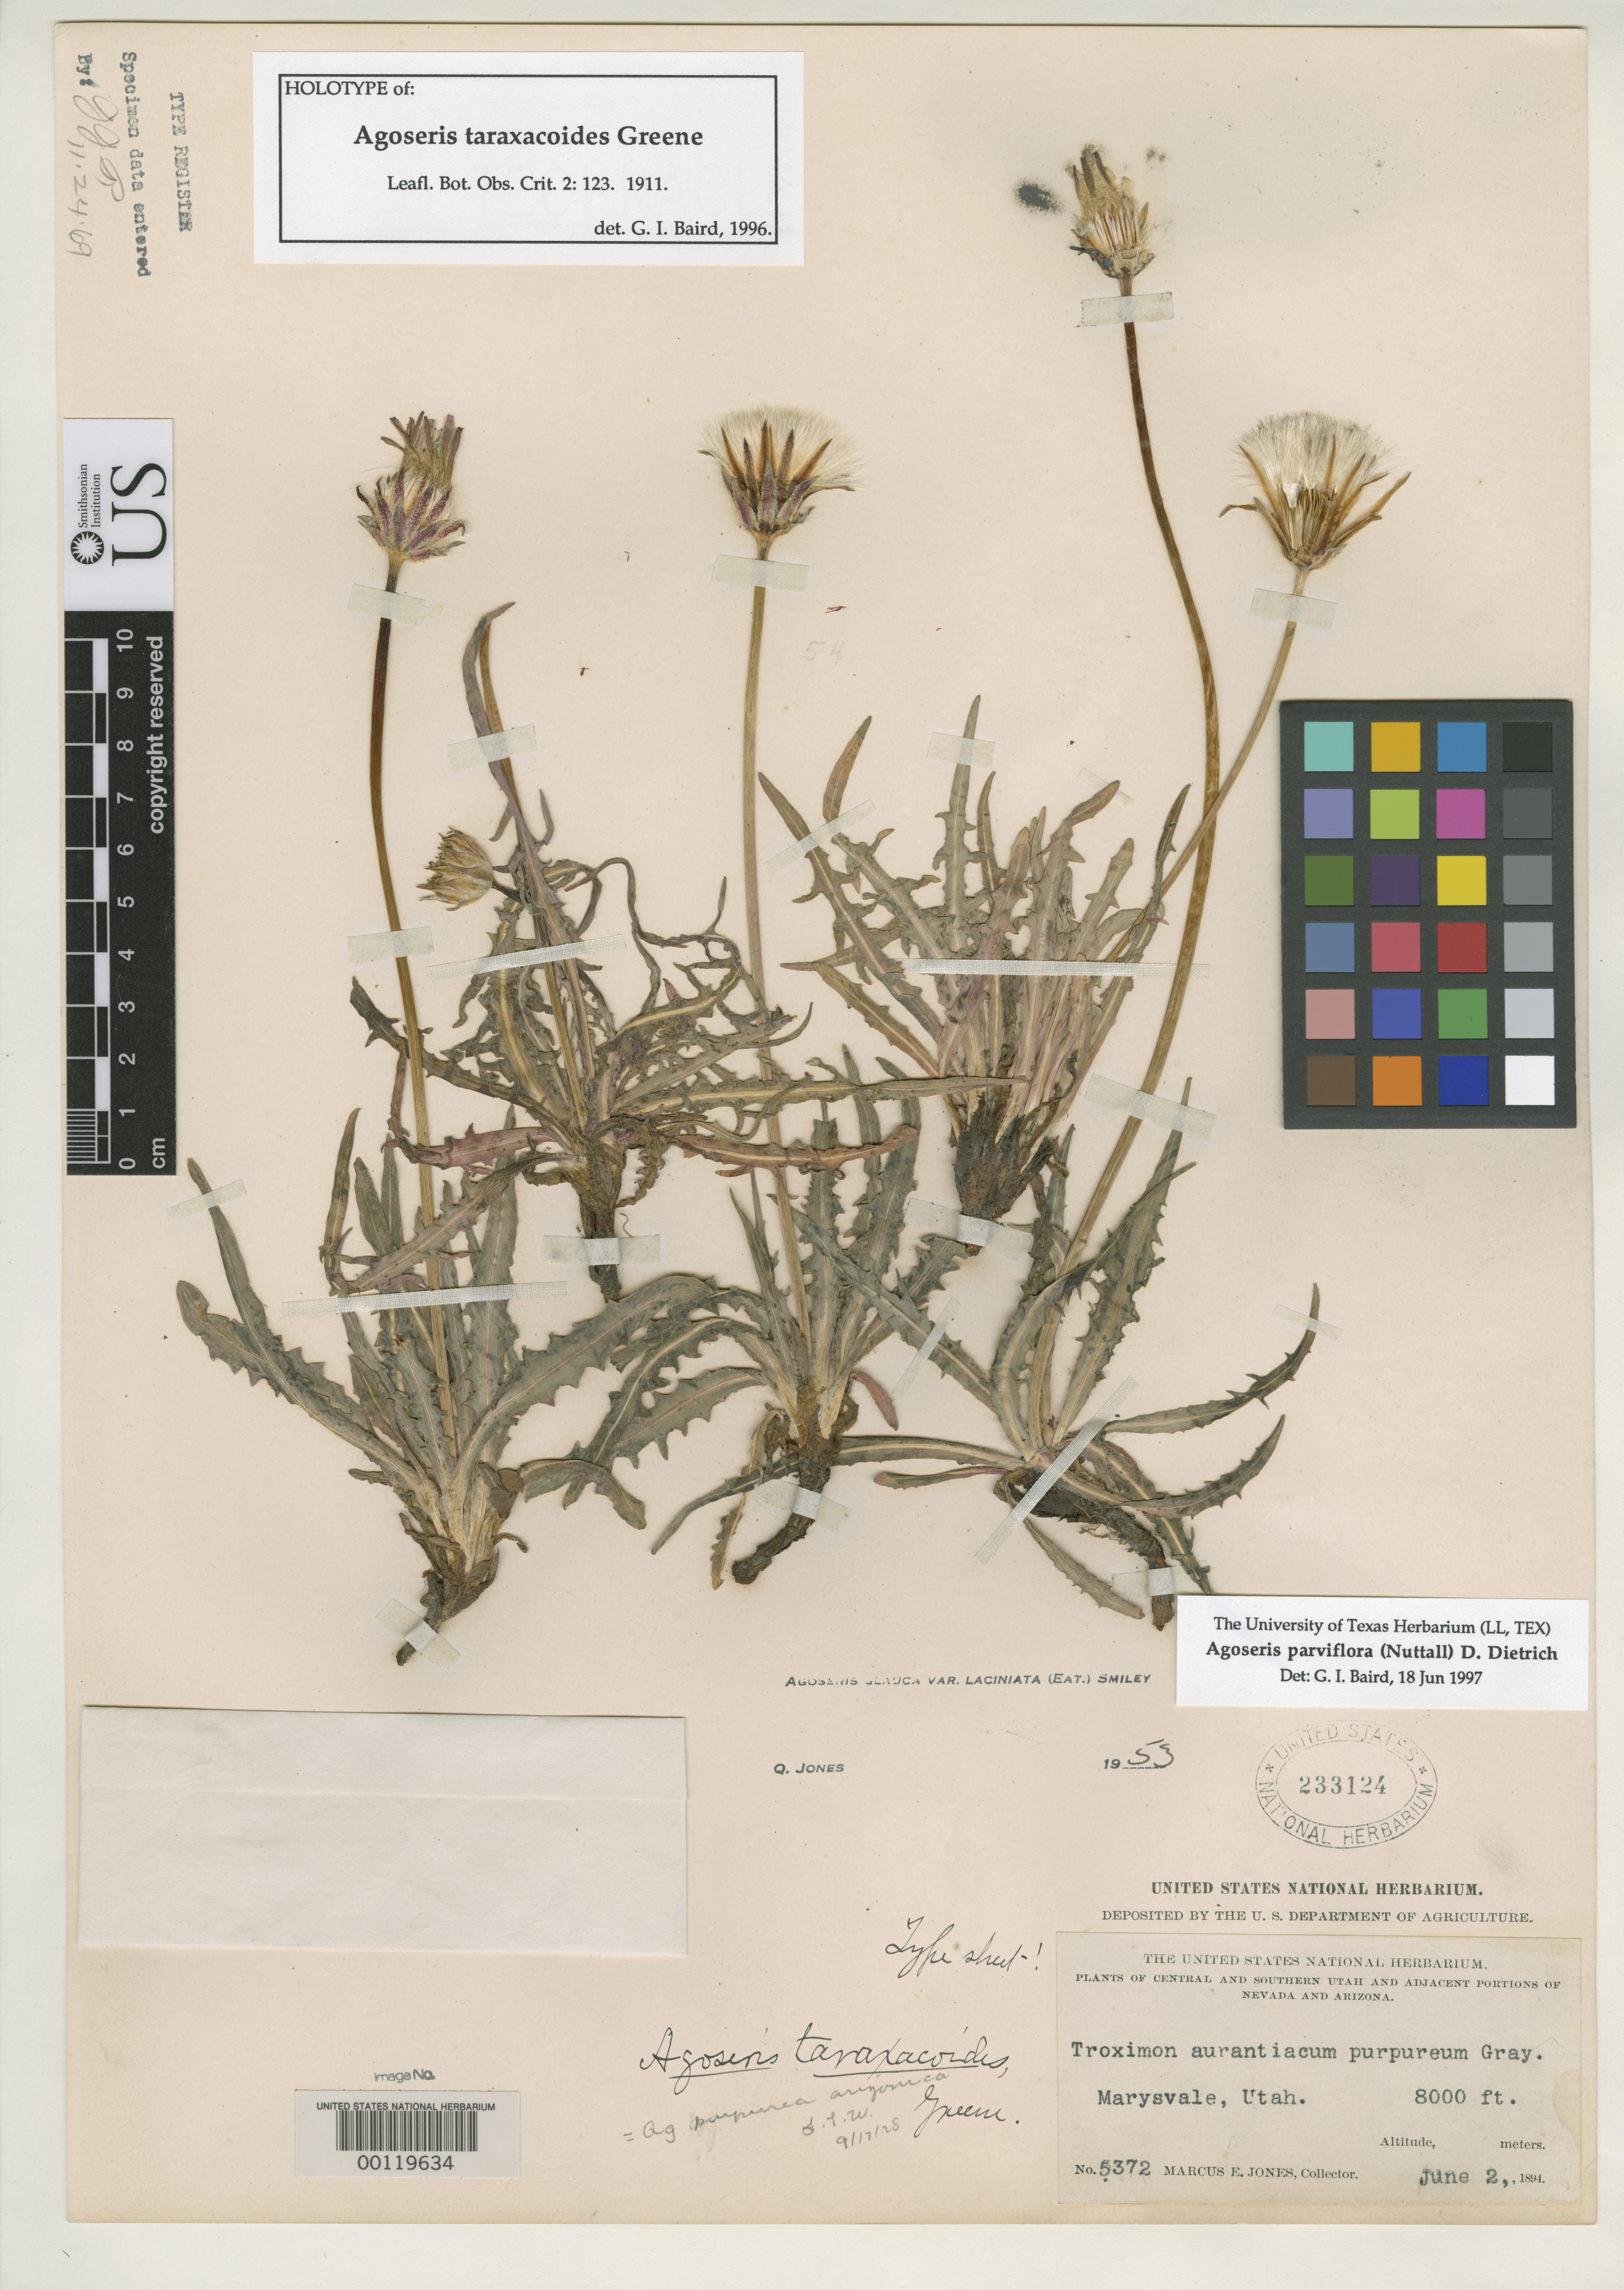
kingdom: Plantae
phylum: Tracheophyta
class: Magnoliopsida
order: Asterales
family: Asteraceae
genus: Agoseris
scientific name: Agoseris taraxacoides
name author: Greene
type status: Holotype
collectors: M. E. Jones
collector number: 5372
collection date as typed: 02 Jun 1894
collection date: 1894-06-02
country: United States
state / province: Utah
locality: Marysvale; alt. 8000 ft.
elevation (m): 2438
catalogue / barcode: US 233124